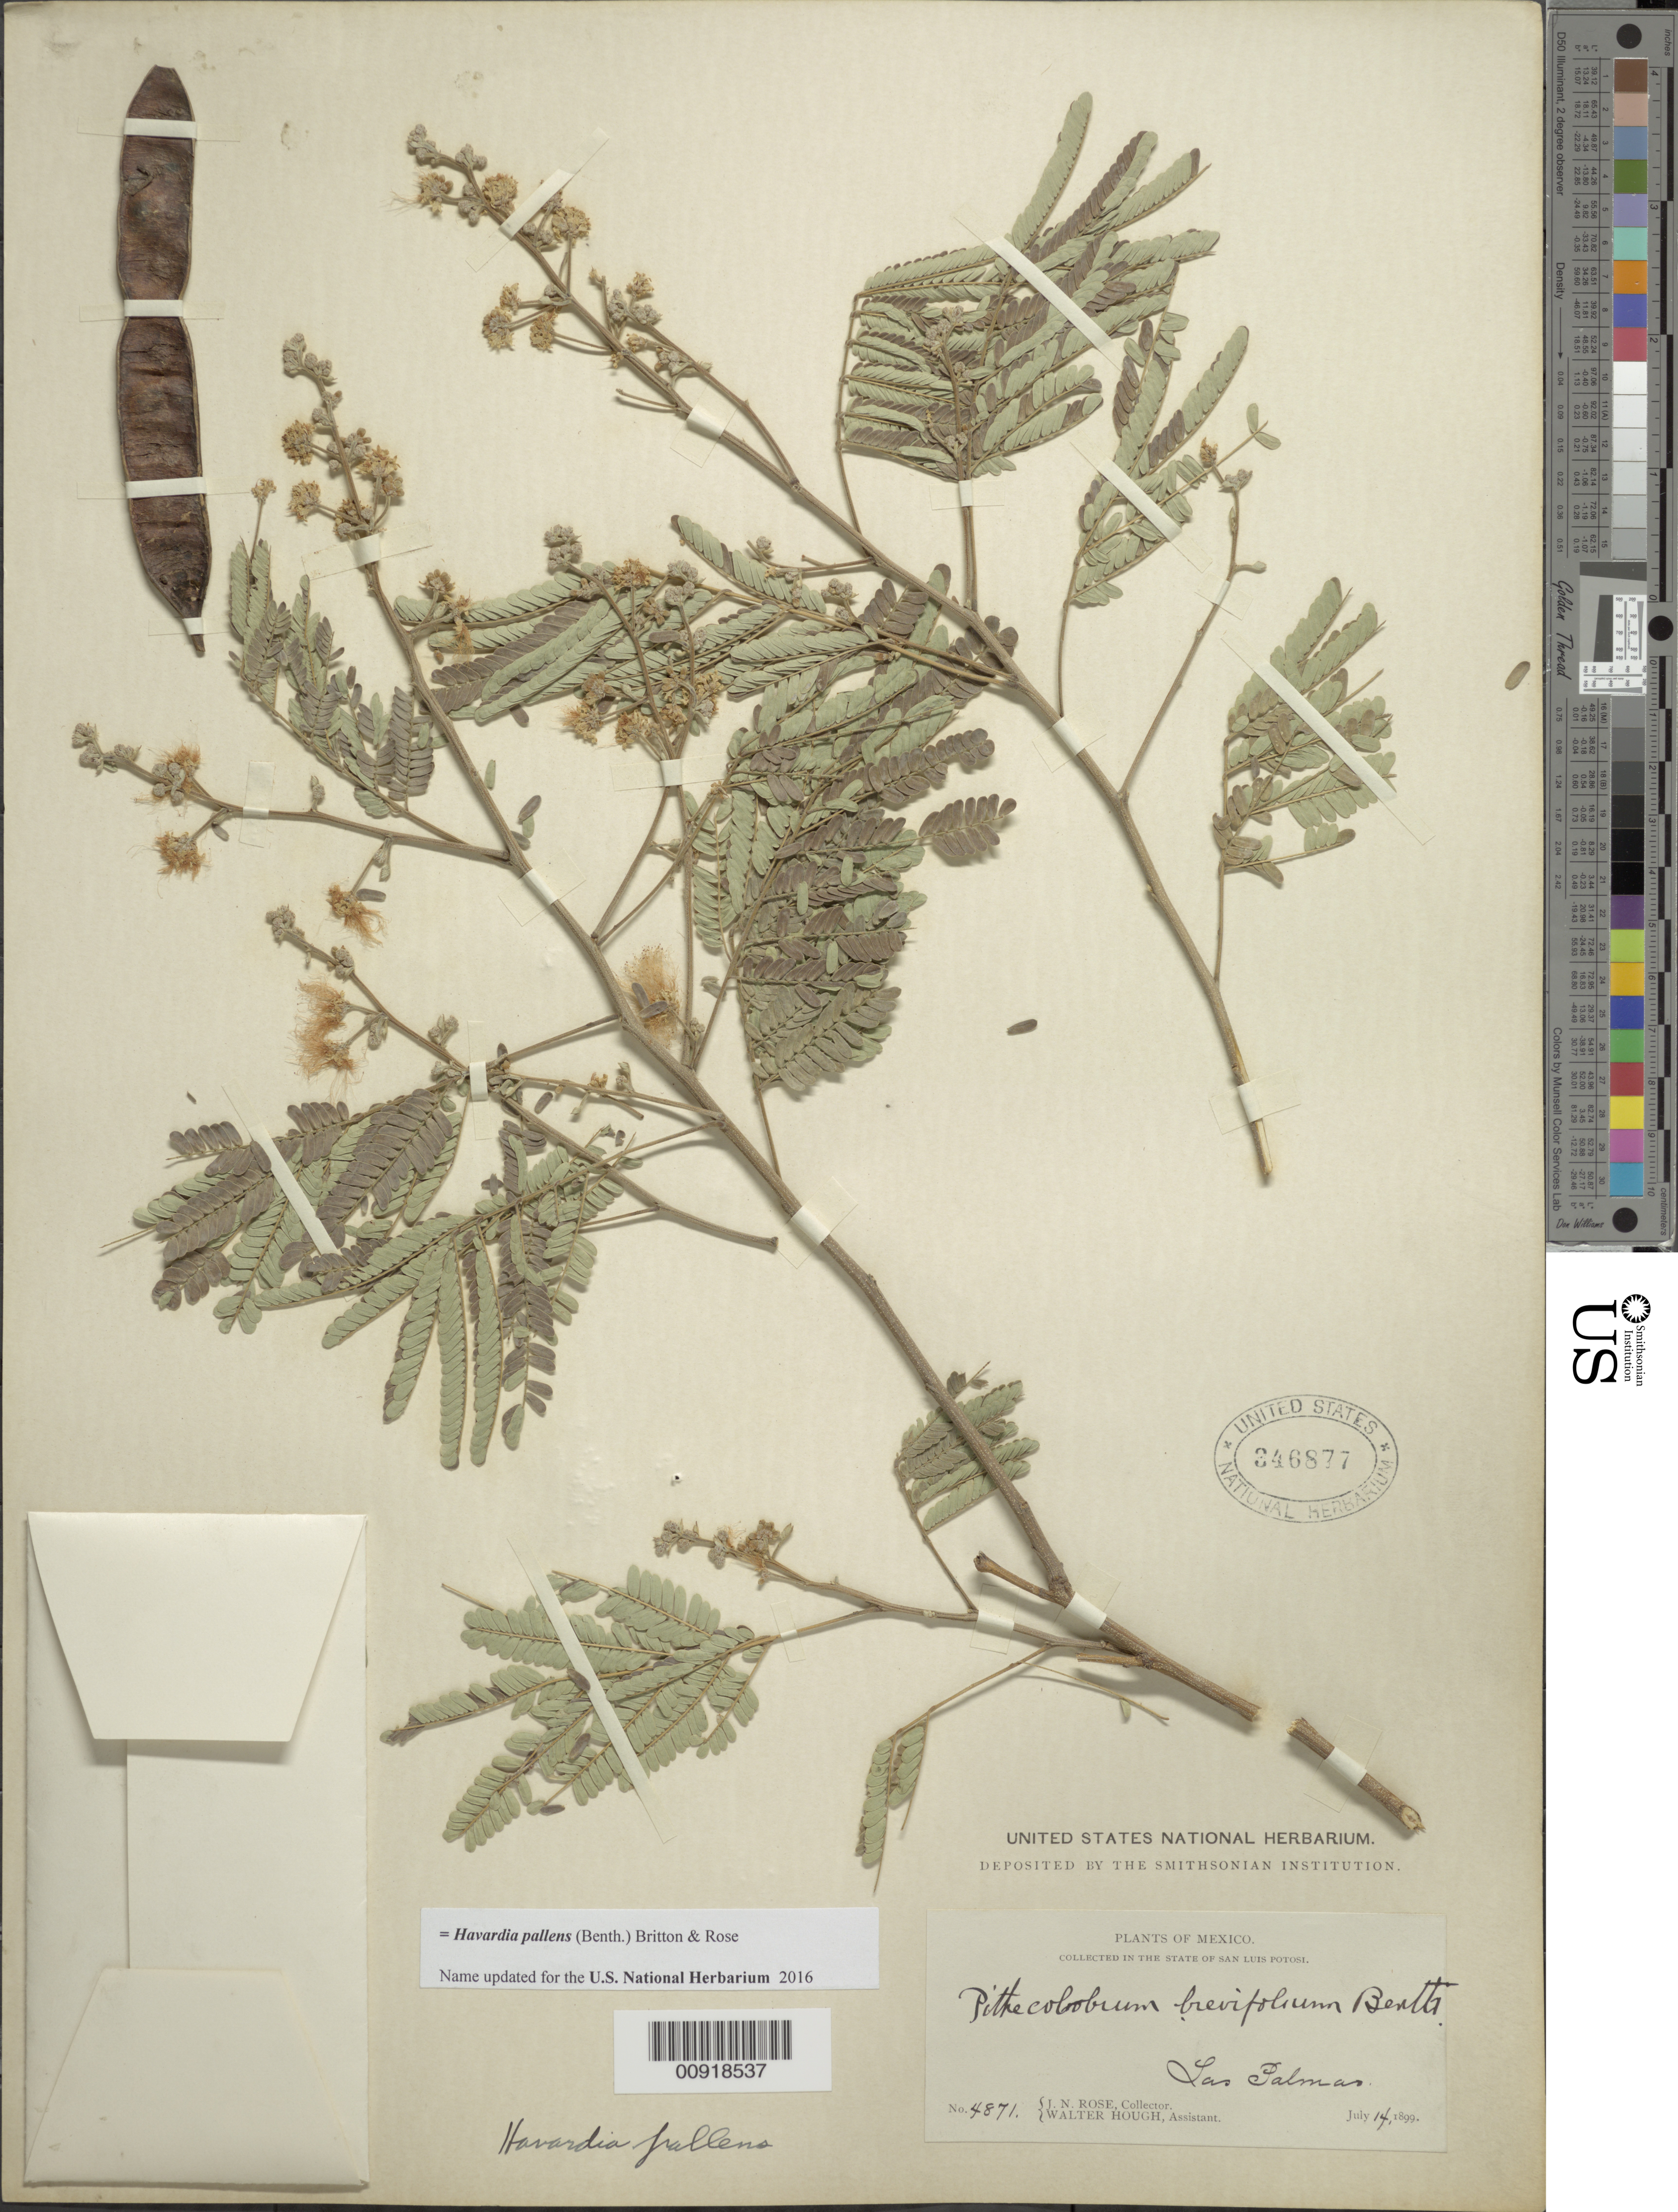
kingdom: Plantae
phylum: Tracheophyta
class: Magnoliopsida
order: Fabales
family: Fabaceae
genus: Havardia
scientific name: Havardia pallens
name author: (Benth.) Britton & Rose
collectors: J. N. Rose & W. Hough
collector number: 4871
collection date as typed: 14 Jul 1899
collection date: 1899-07-14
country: Mexico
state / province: San Luis Potosí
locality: Las Palmas, State of San Luis Potosí.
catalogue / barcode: US 346877